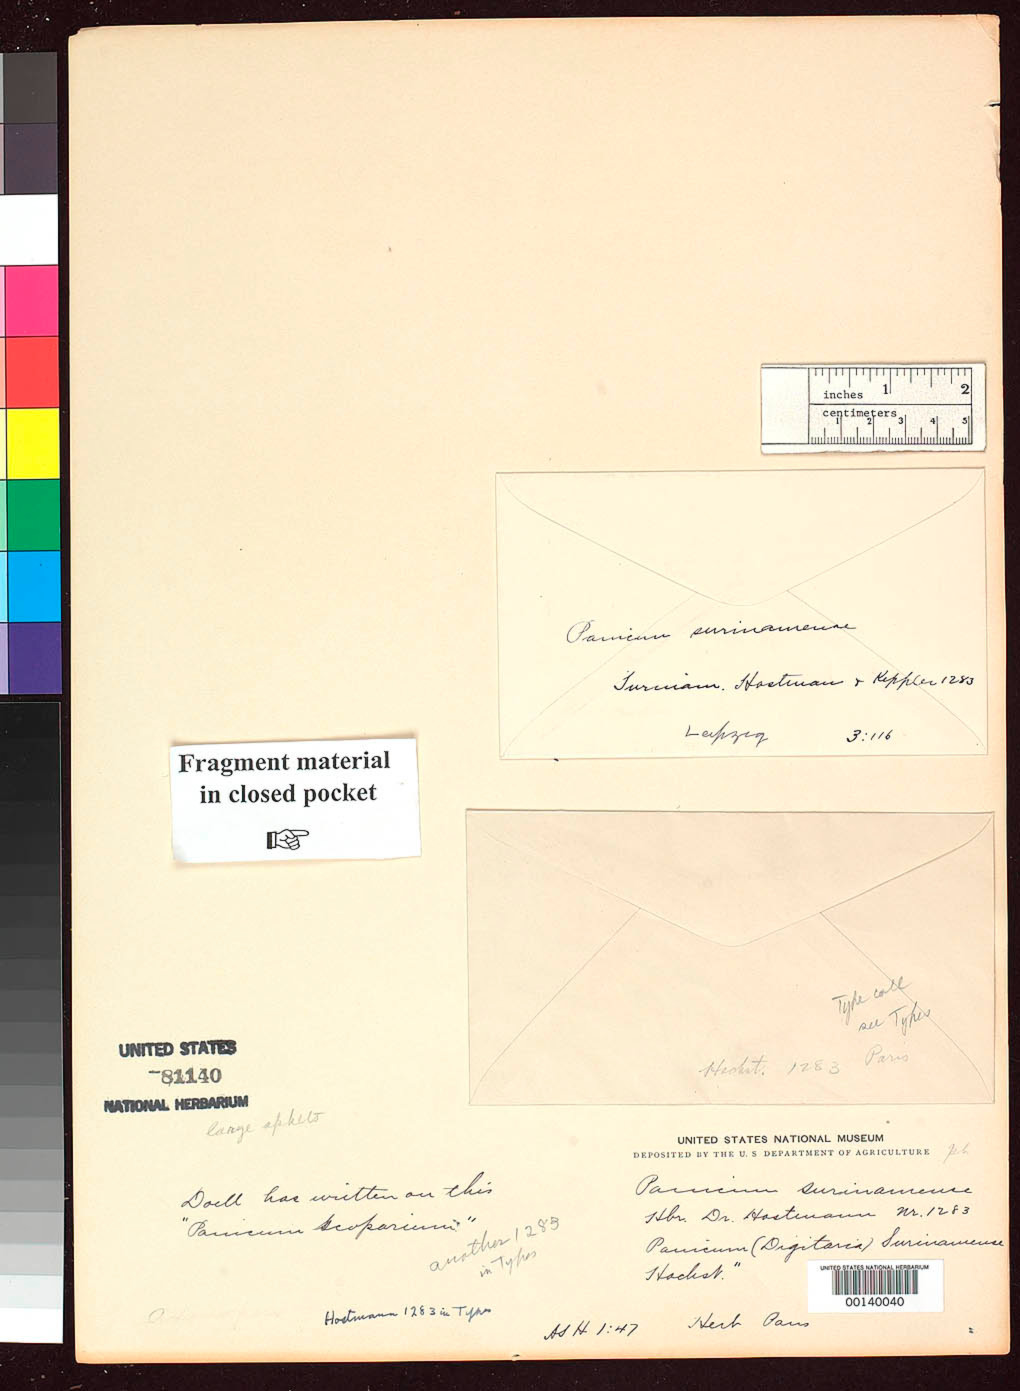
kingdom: Plantae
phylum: Tracheophyta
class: Liliopsida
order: Poales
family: Poaceae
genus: Panicum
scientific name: Panicum surinamense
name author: Hochst. ex Steud.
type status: Type Fragment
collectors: F. Hostmann & A. Kappler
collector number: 1283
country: Suriname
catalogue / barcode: US 81140